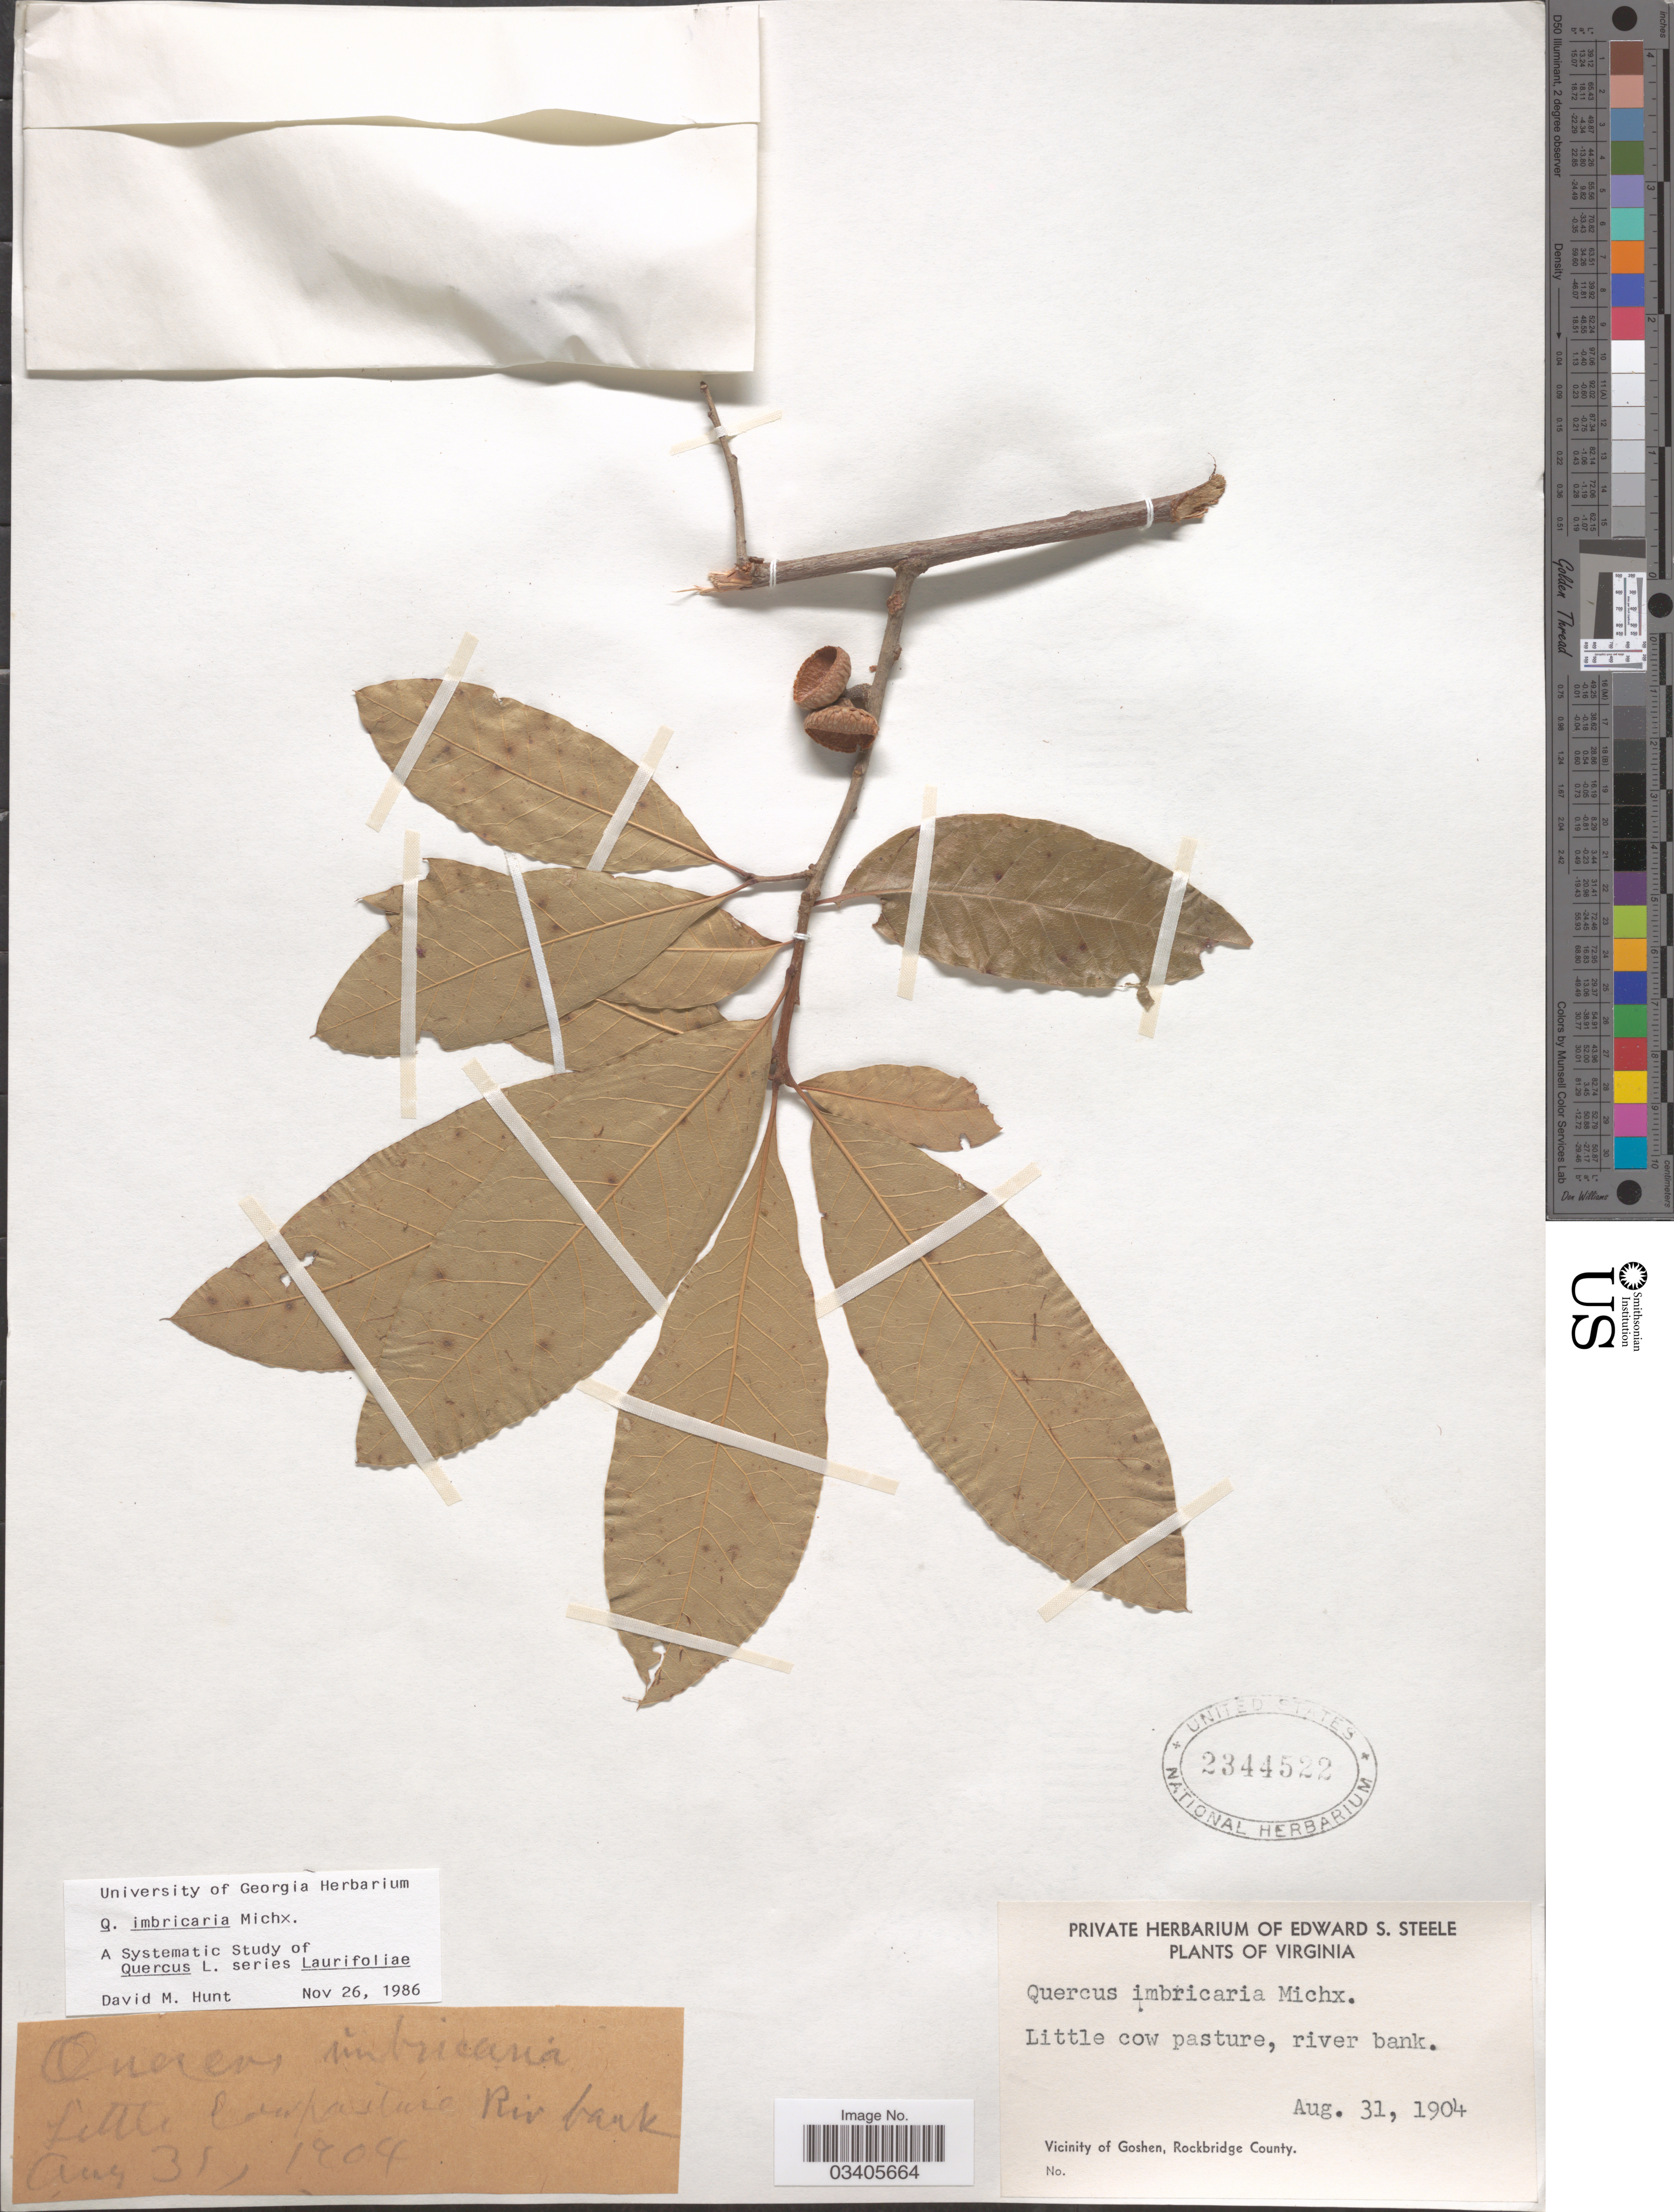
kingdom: Plantae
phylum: Tracheophyta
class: Magnoliopsida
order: Fagales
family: Fagaceae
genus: Quercus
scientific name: Quercus imbricaria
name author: Michx.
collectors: ex herb. Edward S. Steele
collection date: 1904-08-31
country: United States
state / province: Virginia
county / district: Rockbridge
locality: Little cow pasture, river bank. Vicinity of Goshen, Rockbridge County.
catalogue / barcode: US 2344522